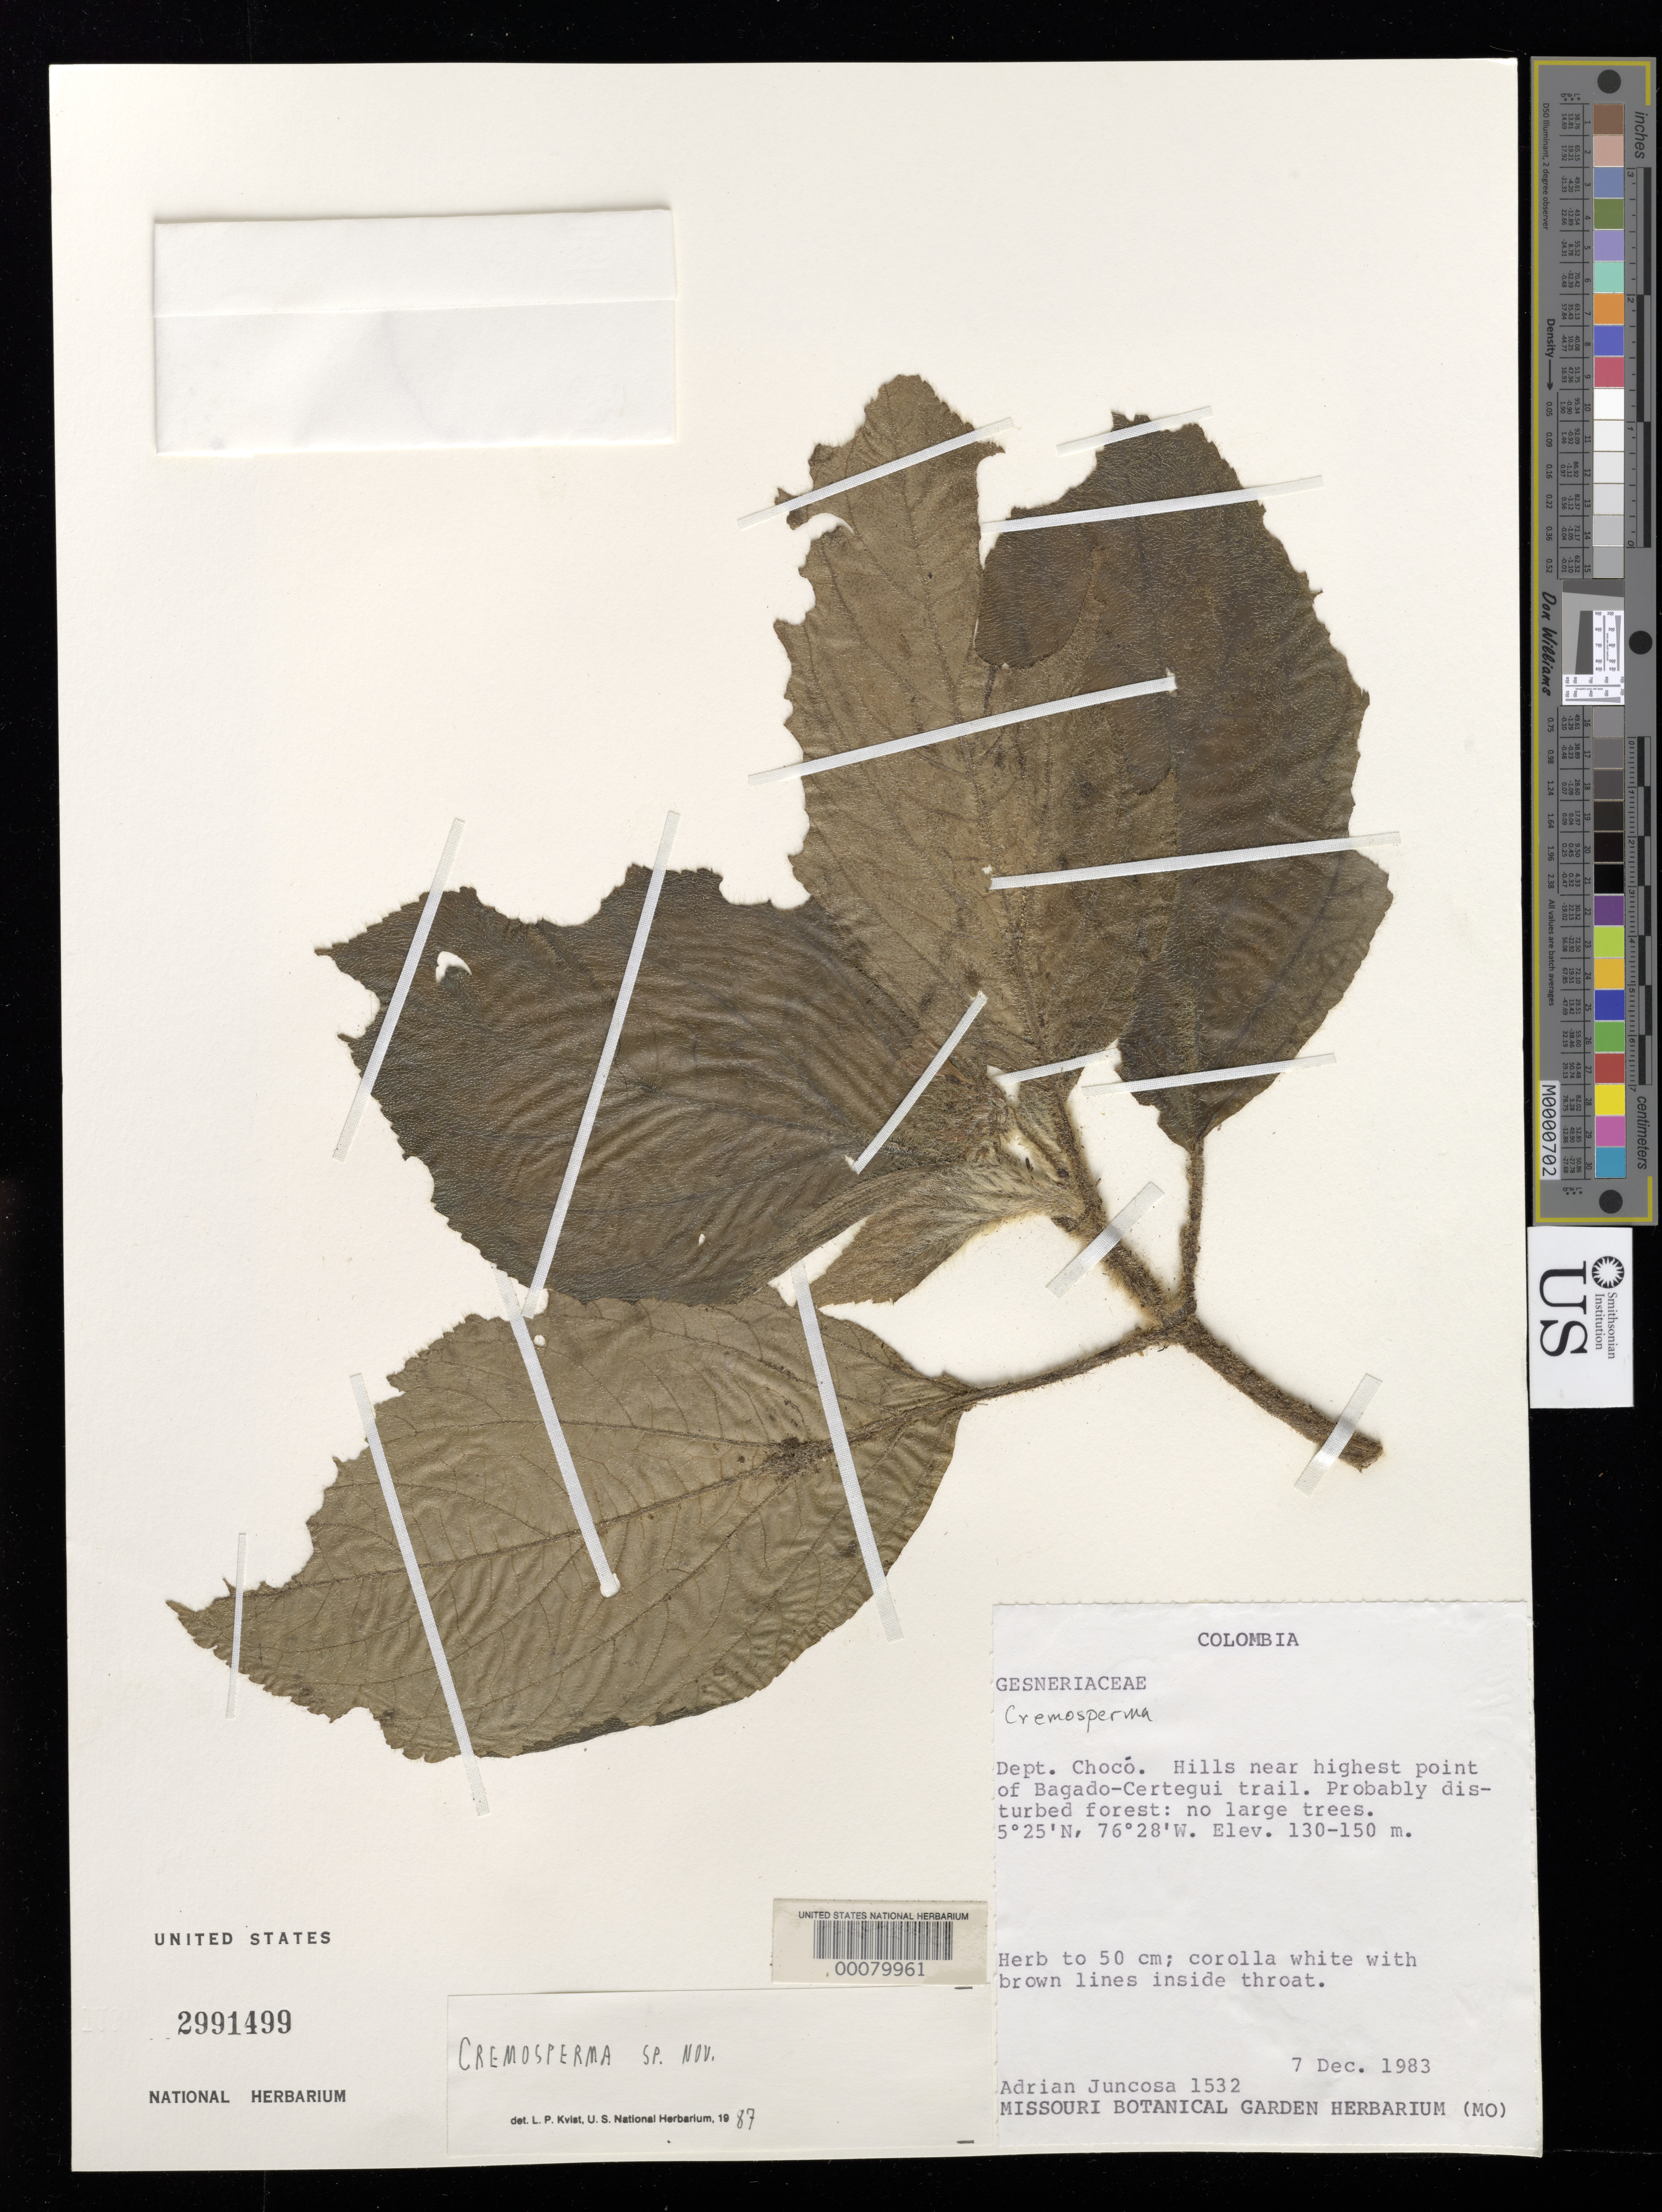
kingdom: Plantae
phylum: Tracheophyta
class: Magnoliopsida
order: Lamiales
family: Gesneriaceae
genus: Cremosperma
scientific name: Cremosperma sp.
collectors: A. Juncosa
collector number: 1532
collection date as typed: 07 Dec 1983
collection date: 1983-12-07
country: Colombia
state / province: Chocó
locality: Hills near highest Point of Bagado-Certegui trail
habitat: Probably disturbed forest, no large trees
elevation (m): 130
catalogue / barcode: US 2991499